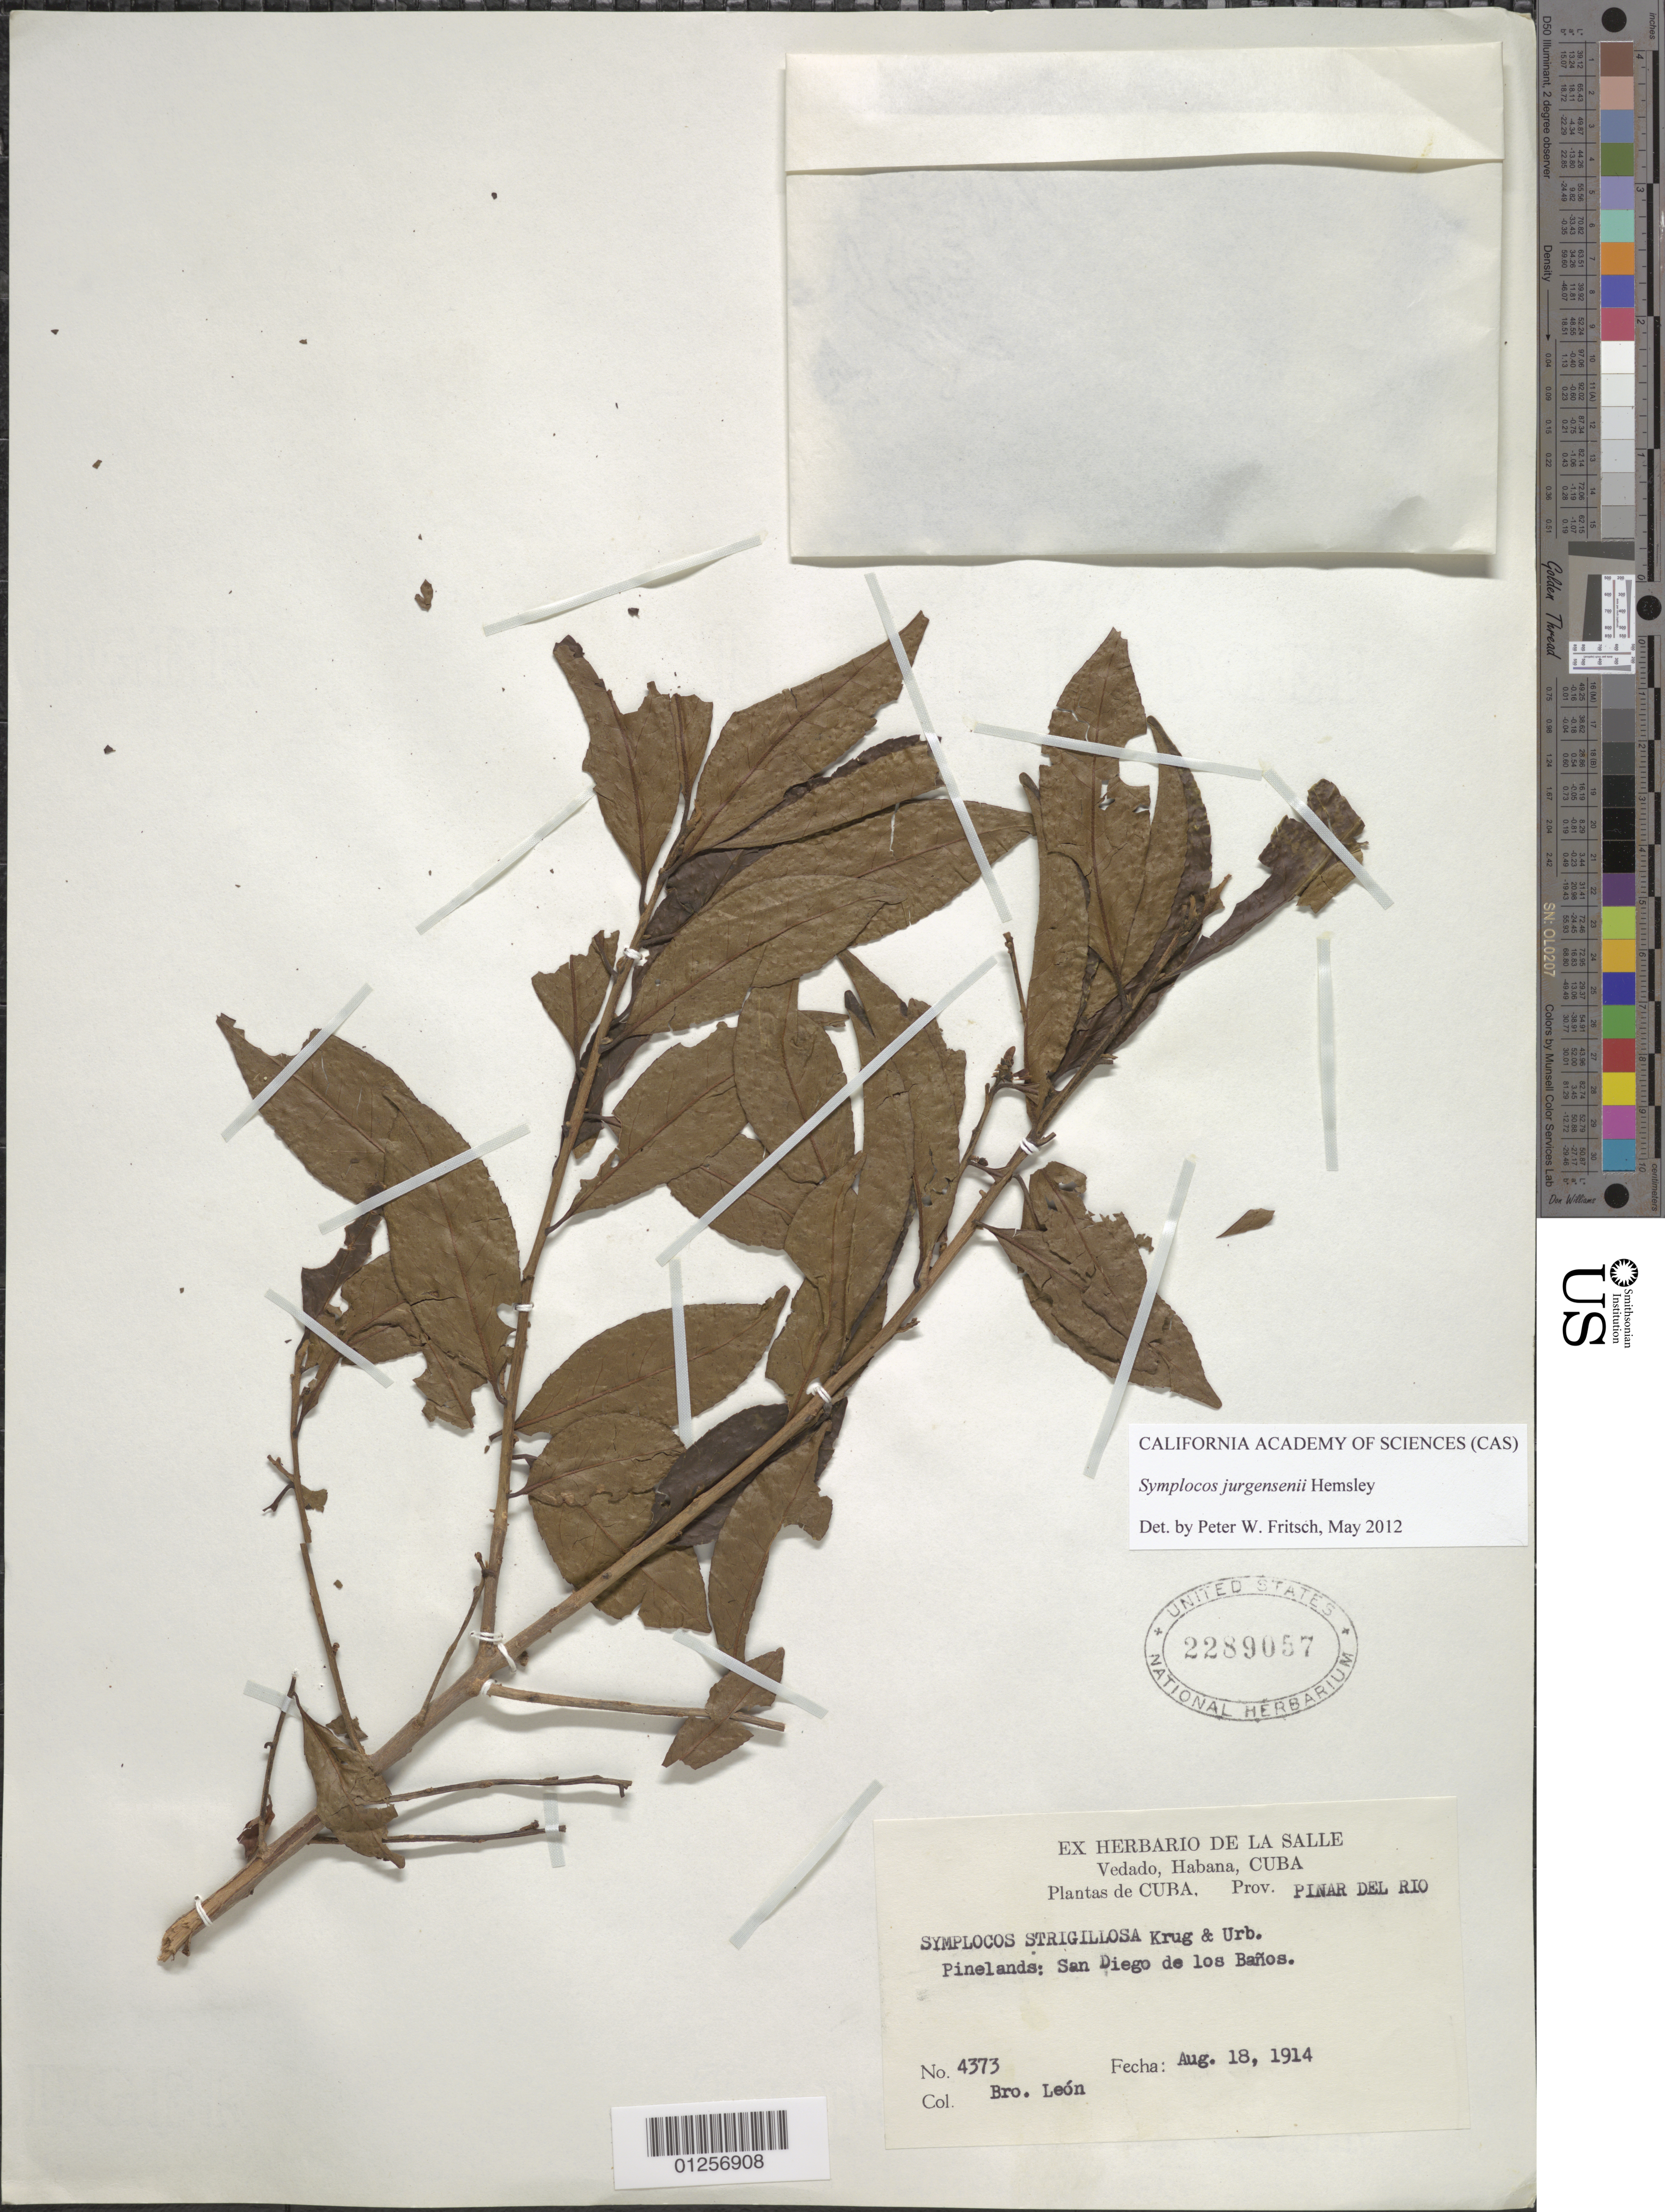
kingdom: Plantae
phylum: Tracheophyta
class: Magnoliopsida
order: Ericales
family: Symplocaceae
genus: Symplocos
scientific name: Symplocos jurgensenii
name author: Hemsl.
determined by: Fritsch, Peter W.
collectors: Bro. León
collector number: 4373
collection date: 1914-08-18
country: Cuba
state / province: Pinar del Rio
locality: San Diego de Los Baños.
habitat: Pinelands.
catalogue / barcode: US 2289057